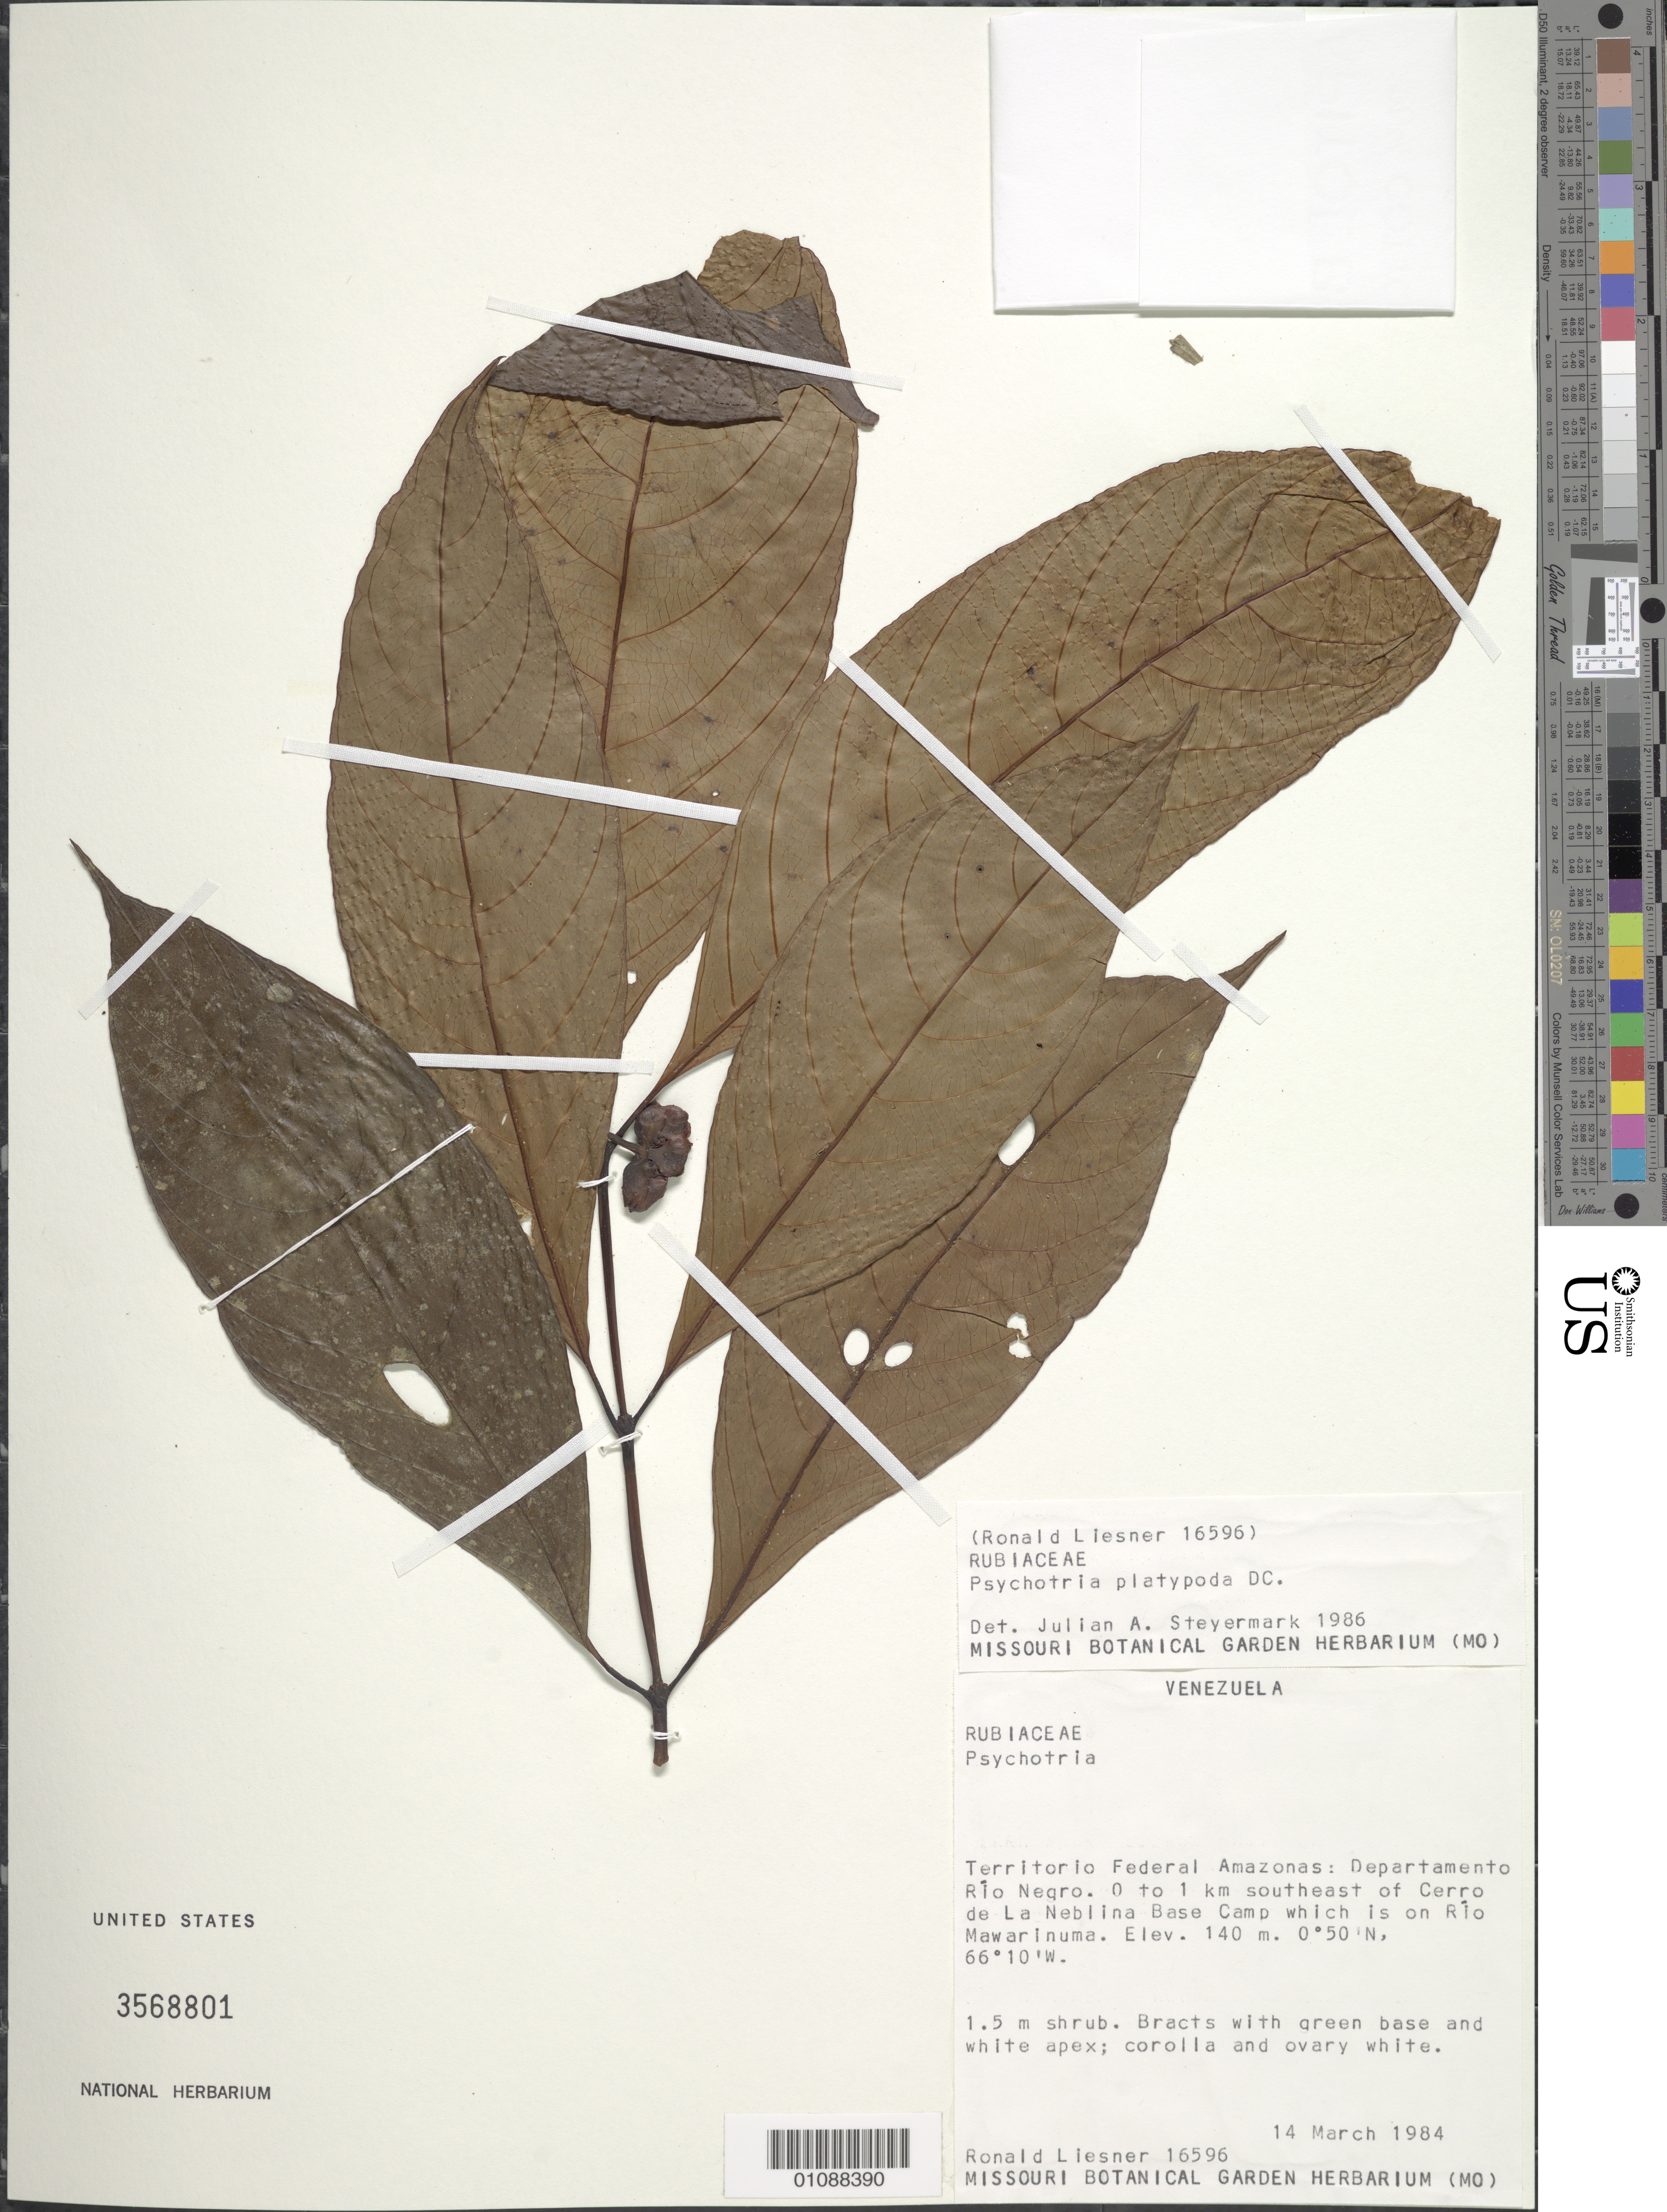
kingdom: Plantae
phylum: Tracheophyta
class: Magnoliopsida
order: Gentianales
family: Rubiaceae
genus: Psychotria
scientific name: Psychotria platypoda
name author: DC.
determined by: Steyermark, Julian A., (VEN)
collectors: R. L. Liesner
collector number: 16596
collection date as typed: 14-Mar-84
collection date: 1984-03-14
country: Venezuela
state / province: Amazonas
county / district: Río Negro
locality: Río Mawarinuma, 0-1 km SE of Cerro de La Neblina Base Camp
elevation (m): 140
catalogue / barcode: US 3568801